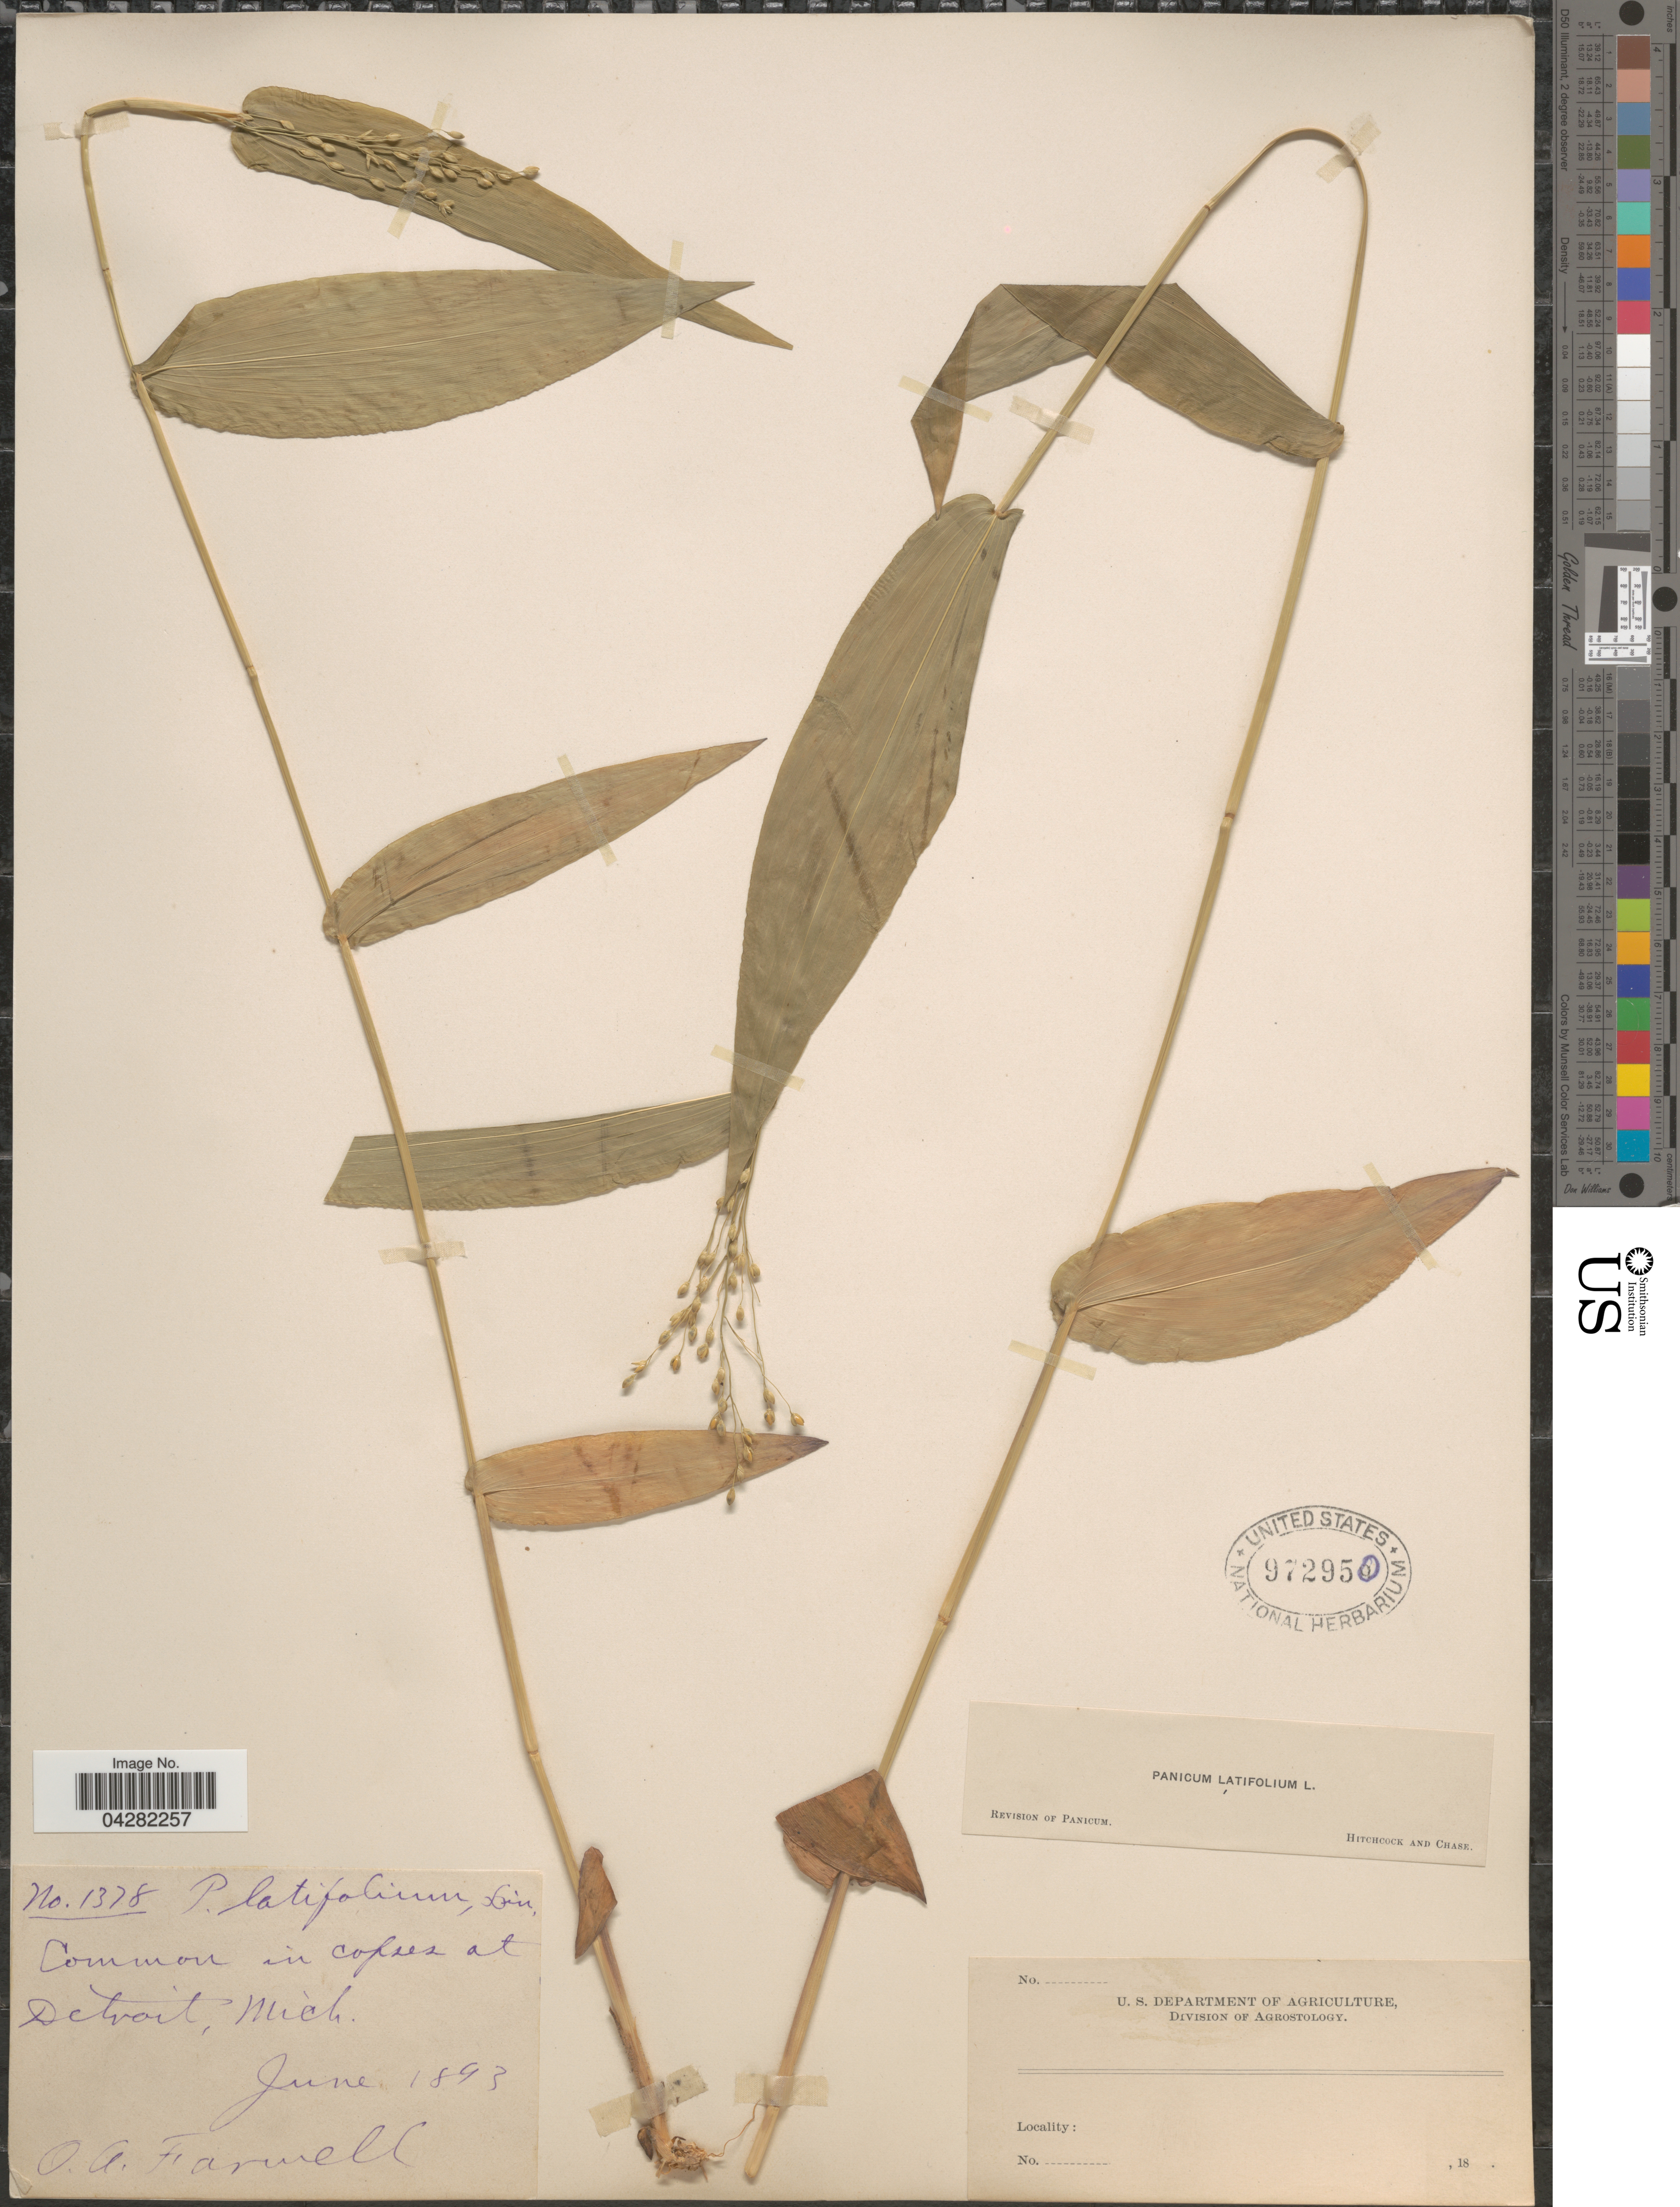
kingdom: Plantae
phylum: Tracheophyta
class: Liliopsida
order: Poales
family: Poaceae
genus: Dichanthelium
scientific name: Dichanthelium laxiflorum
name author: (Lam.) Gould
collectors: O. Farwell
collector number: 1378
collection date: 1893-06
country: United States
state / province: Michigan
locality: Common in copses at Detroit.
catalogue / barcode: US 972950